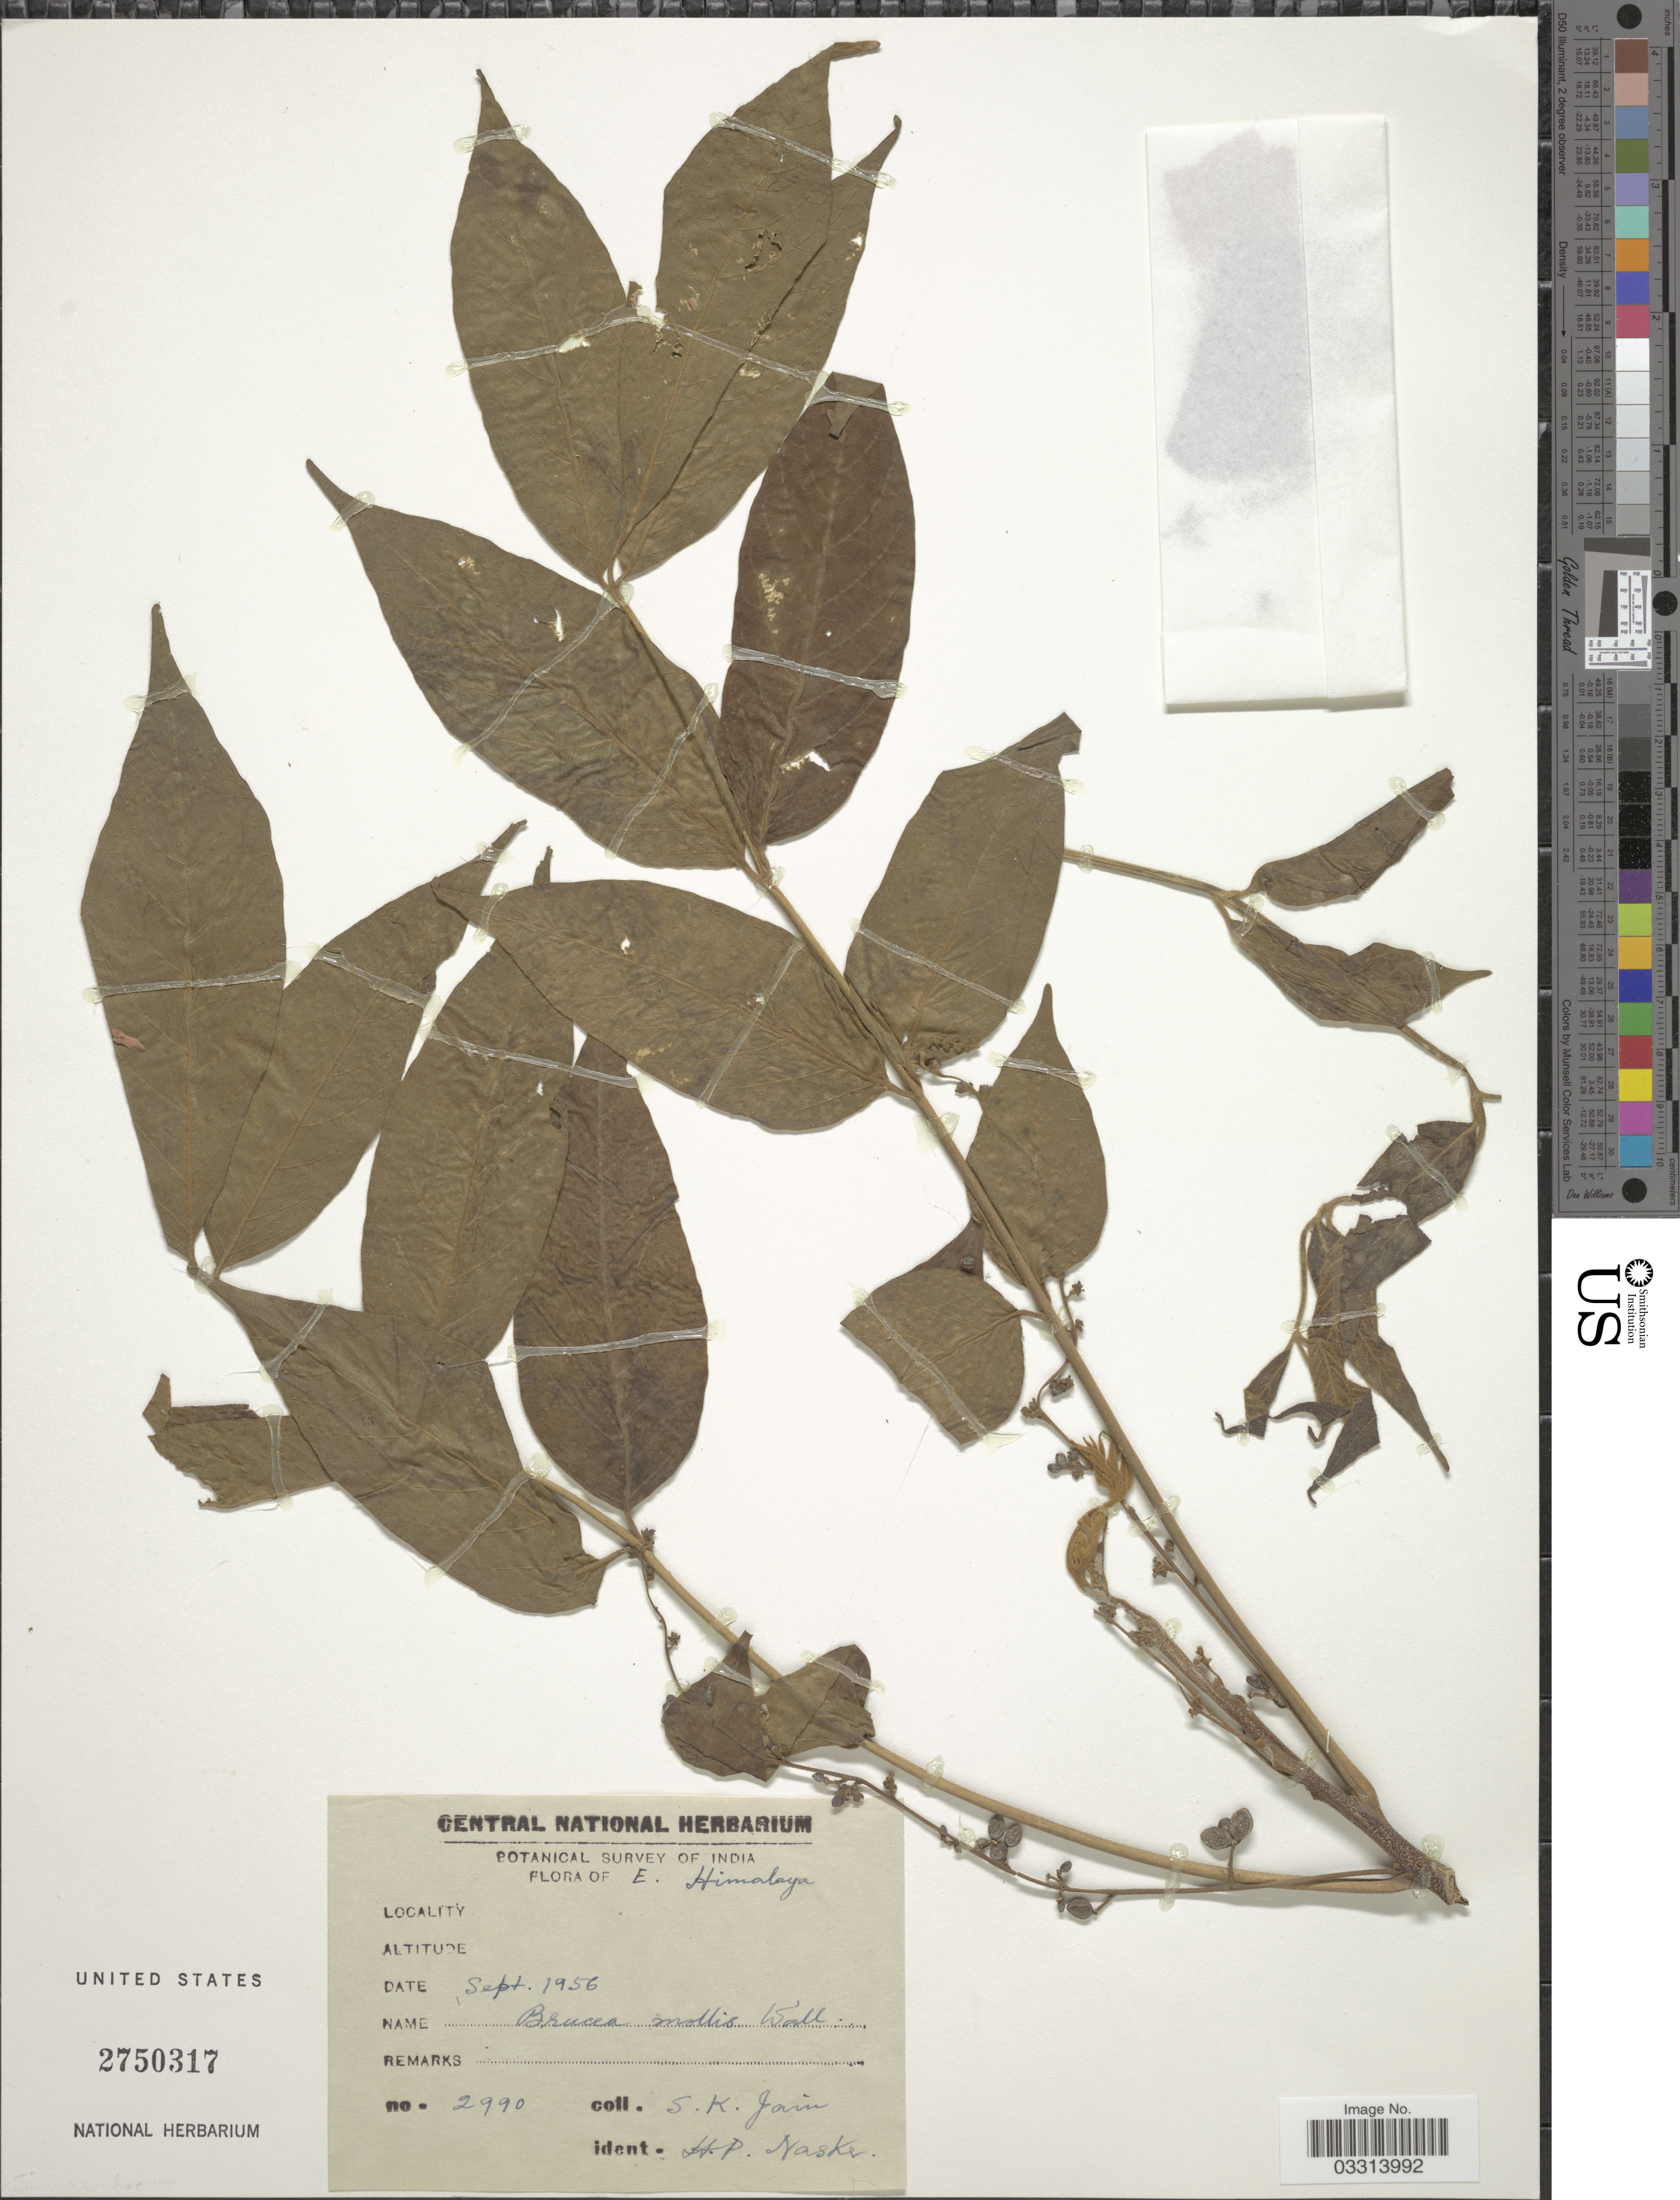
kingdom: Plantae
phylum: Tracheophyta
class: Magnoliopsida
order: Sapindales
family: Simaroubaceae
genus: Brucea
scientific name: Brucea mollis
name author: Wall. ex Kurz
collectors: S. Jain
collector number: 2990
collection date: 1956-09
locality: E. Himalaya.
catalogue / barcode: US 2750317